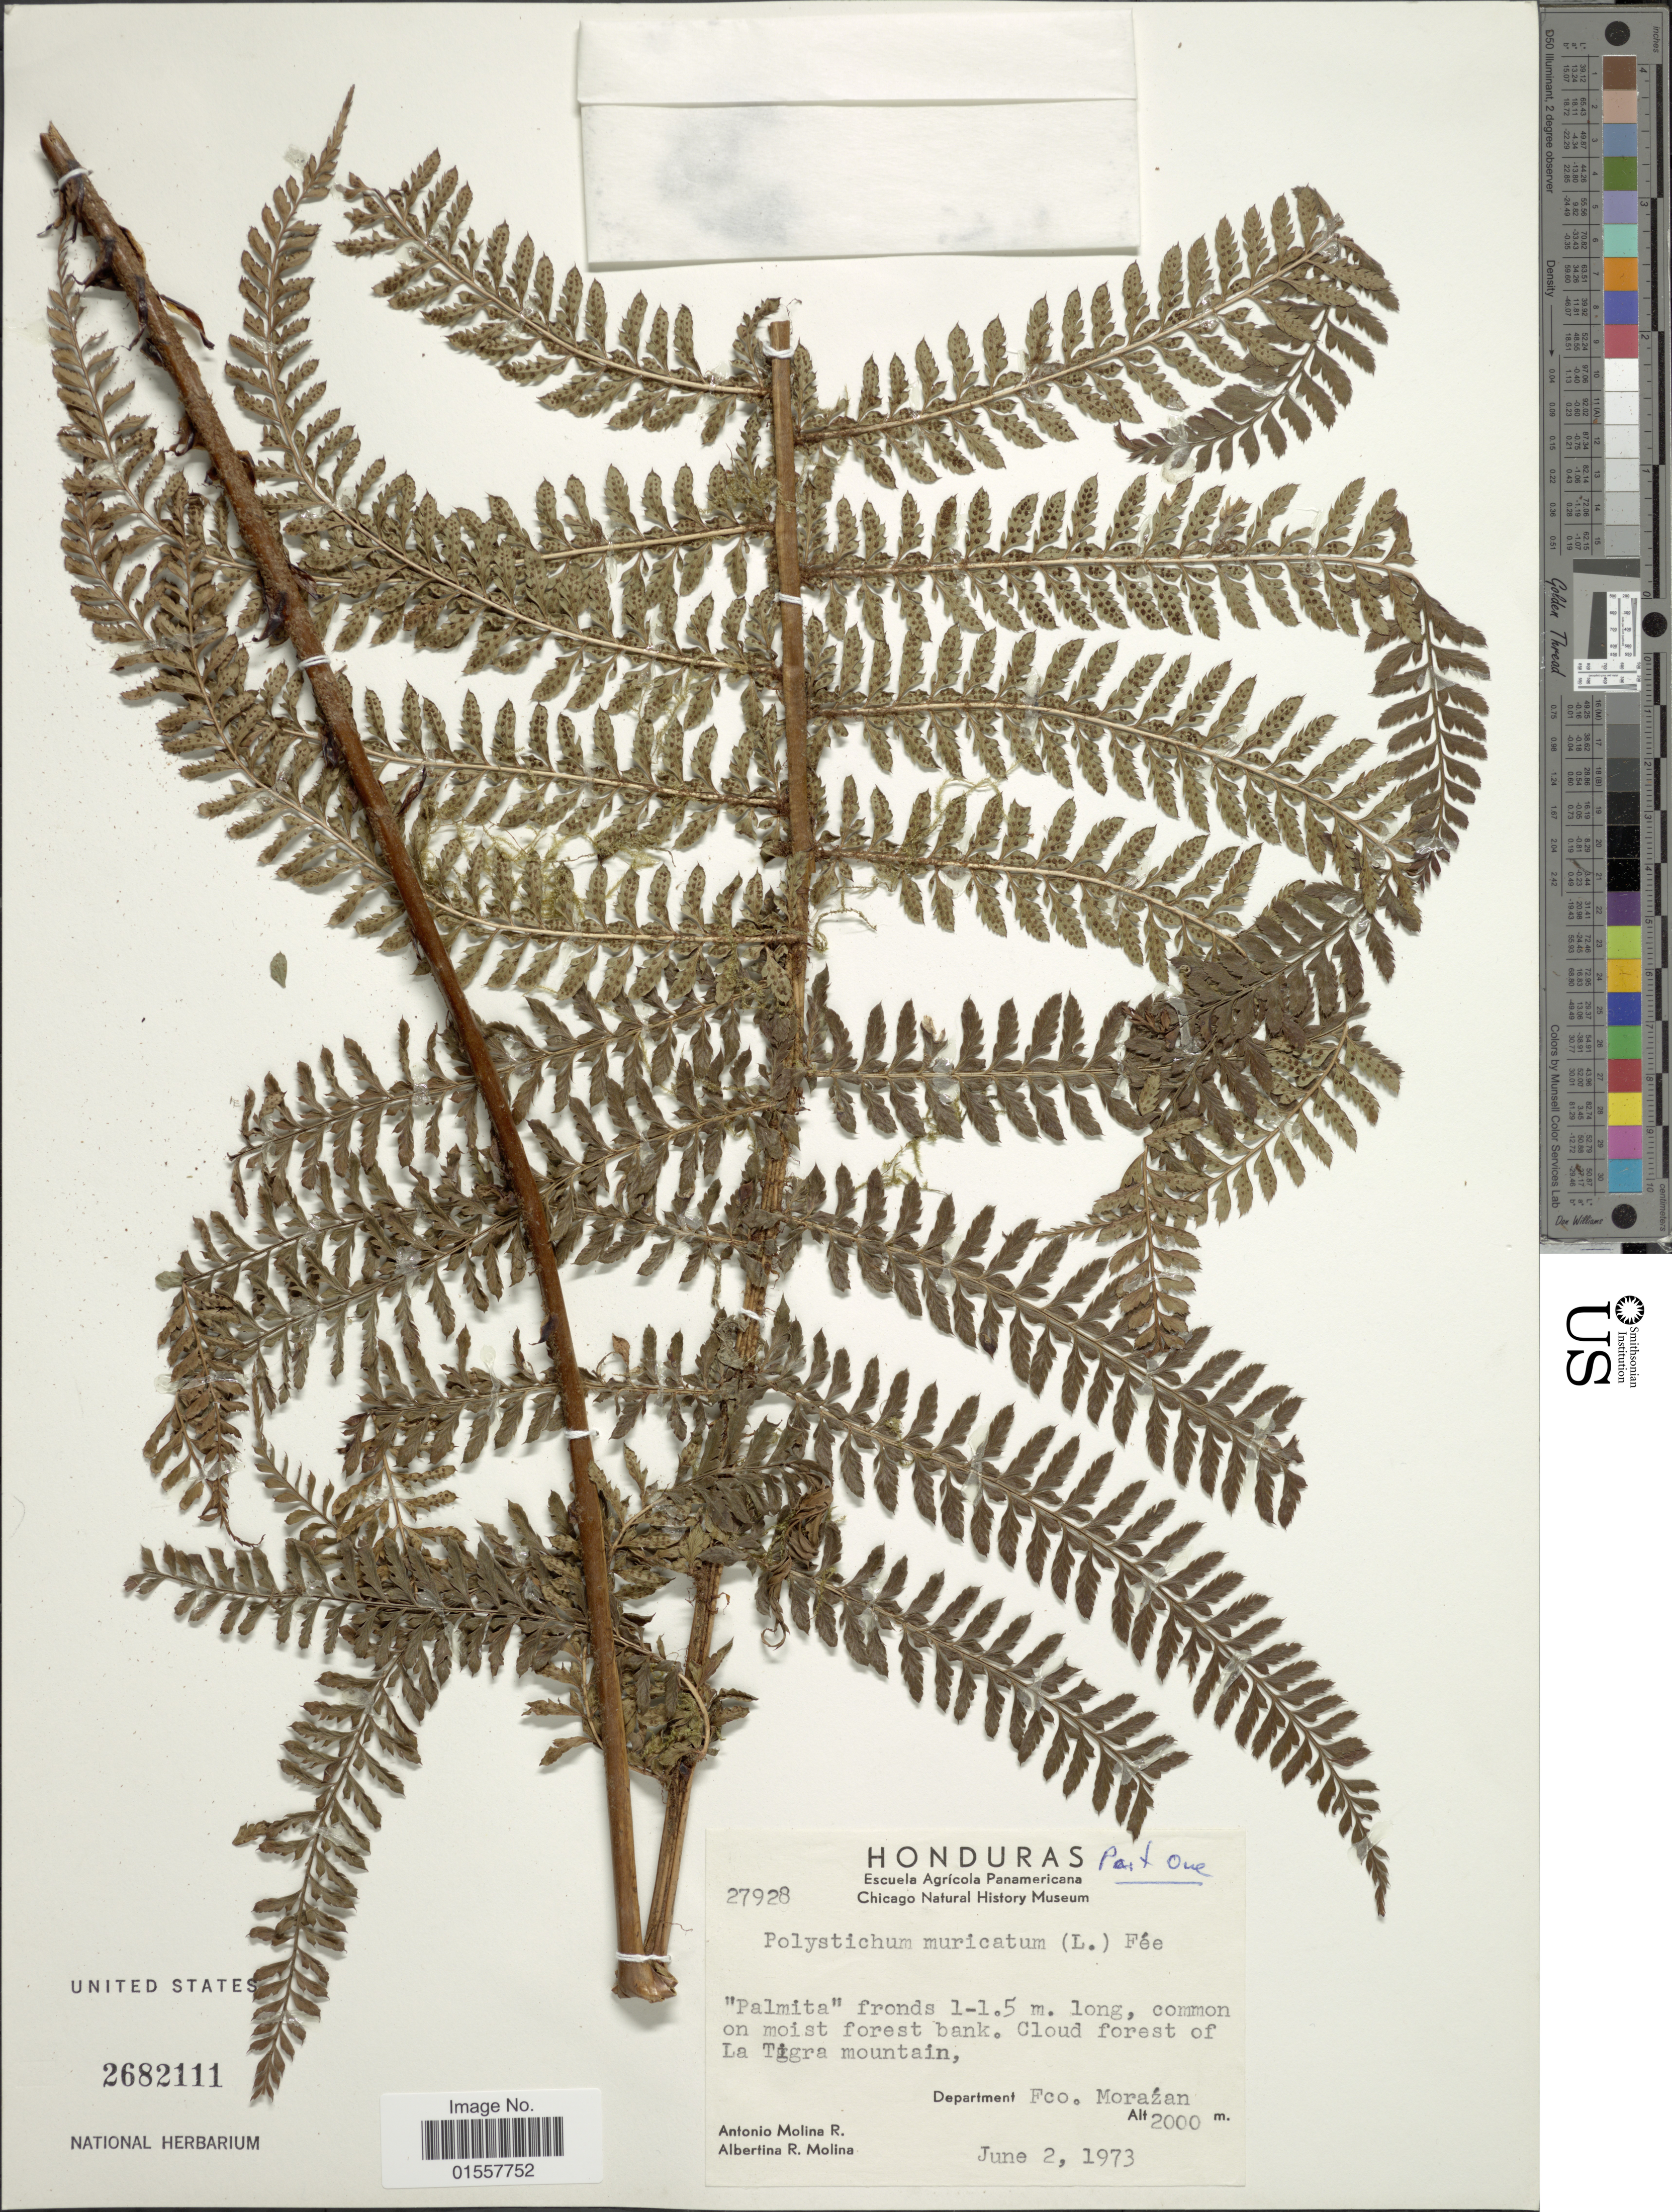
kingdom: Plantae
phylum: Tracheophyta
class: Polypodiopsida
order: Polypodiales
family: Dryopteridaceae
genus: Polystichum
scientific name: Polystichum muricatum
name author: (L.) Fée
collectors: A. Molina R. & A. R. Molina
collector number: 27928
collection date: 1973-06-02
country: Honduras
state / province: Fco. Morazán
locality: Cloud forest of La Tigra mountain, Department Fco. Morazan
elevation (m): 2000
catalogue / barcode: US 2682111